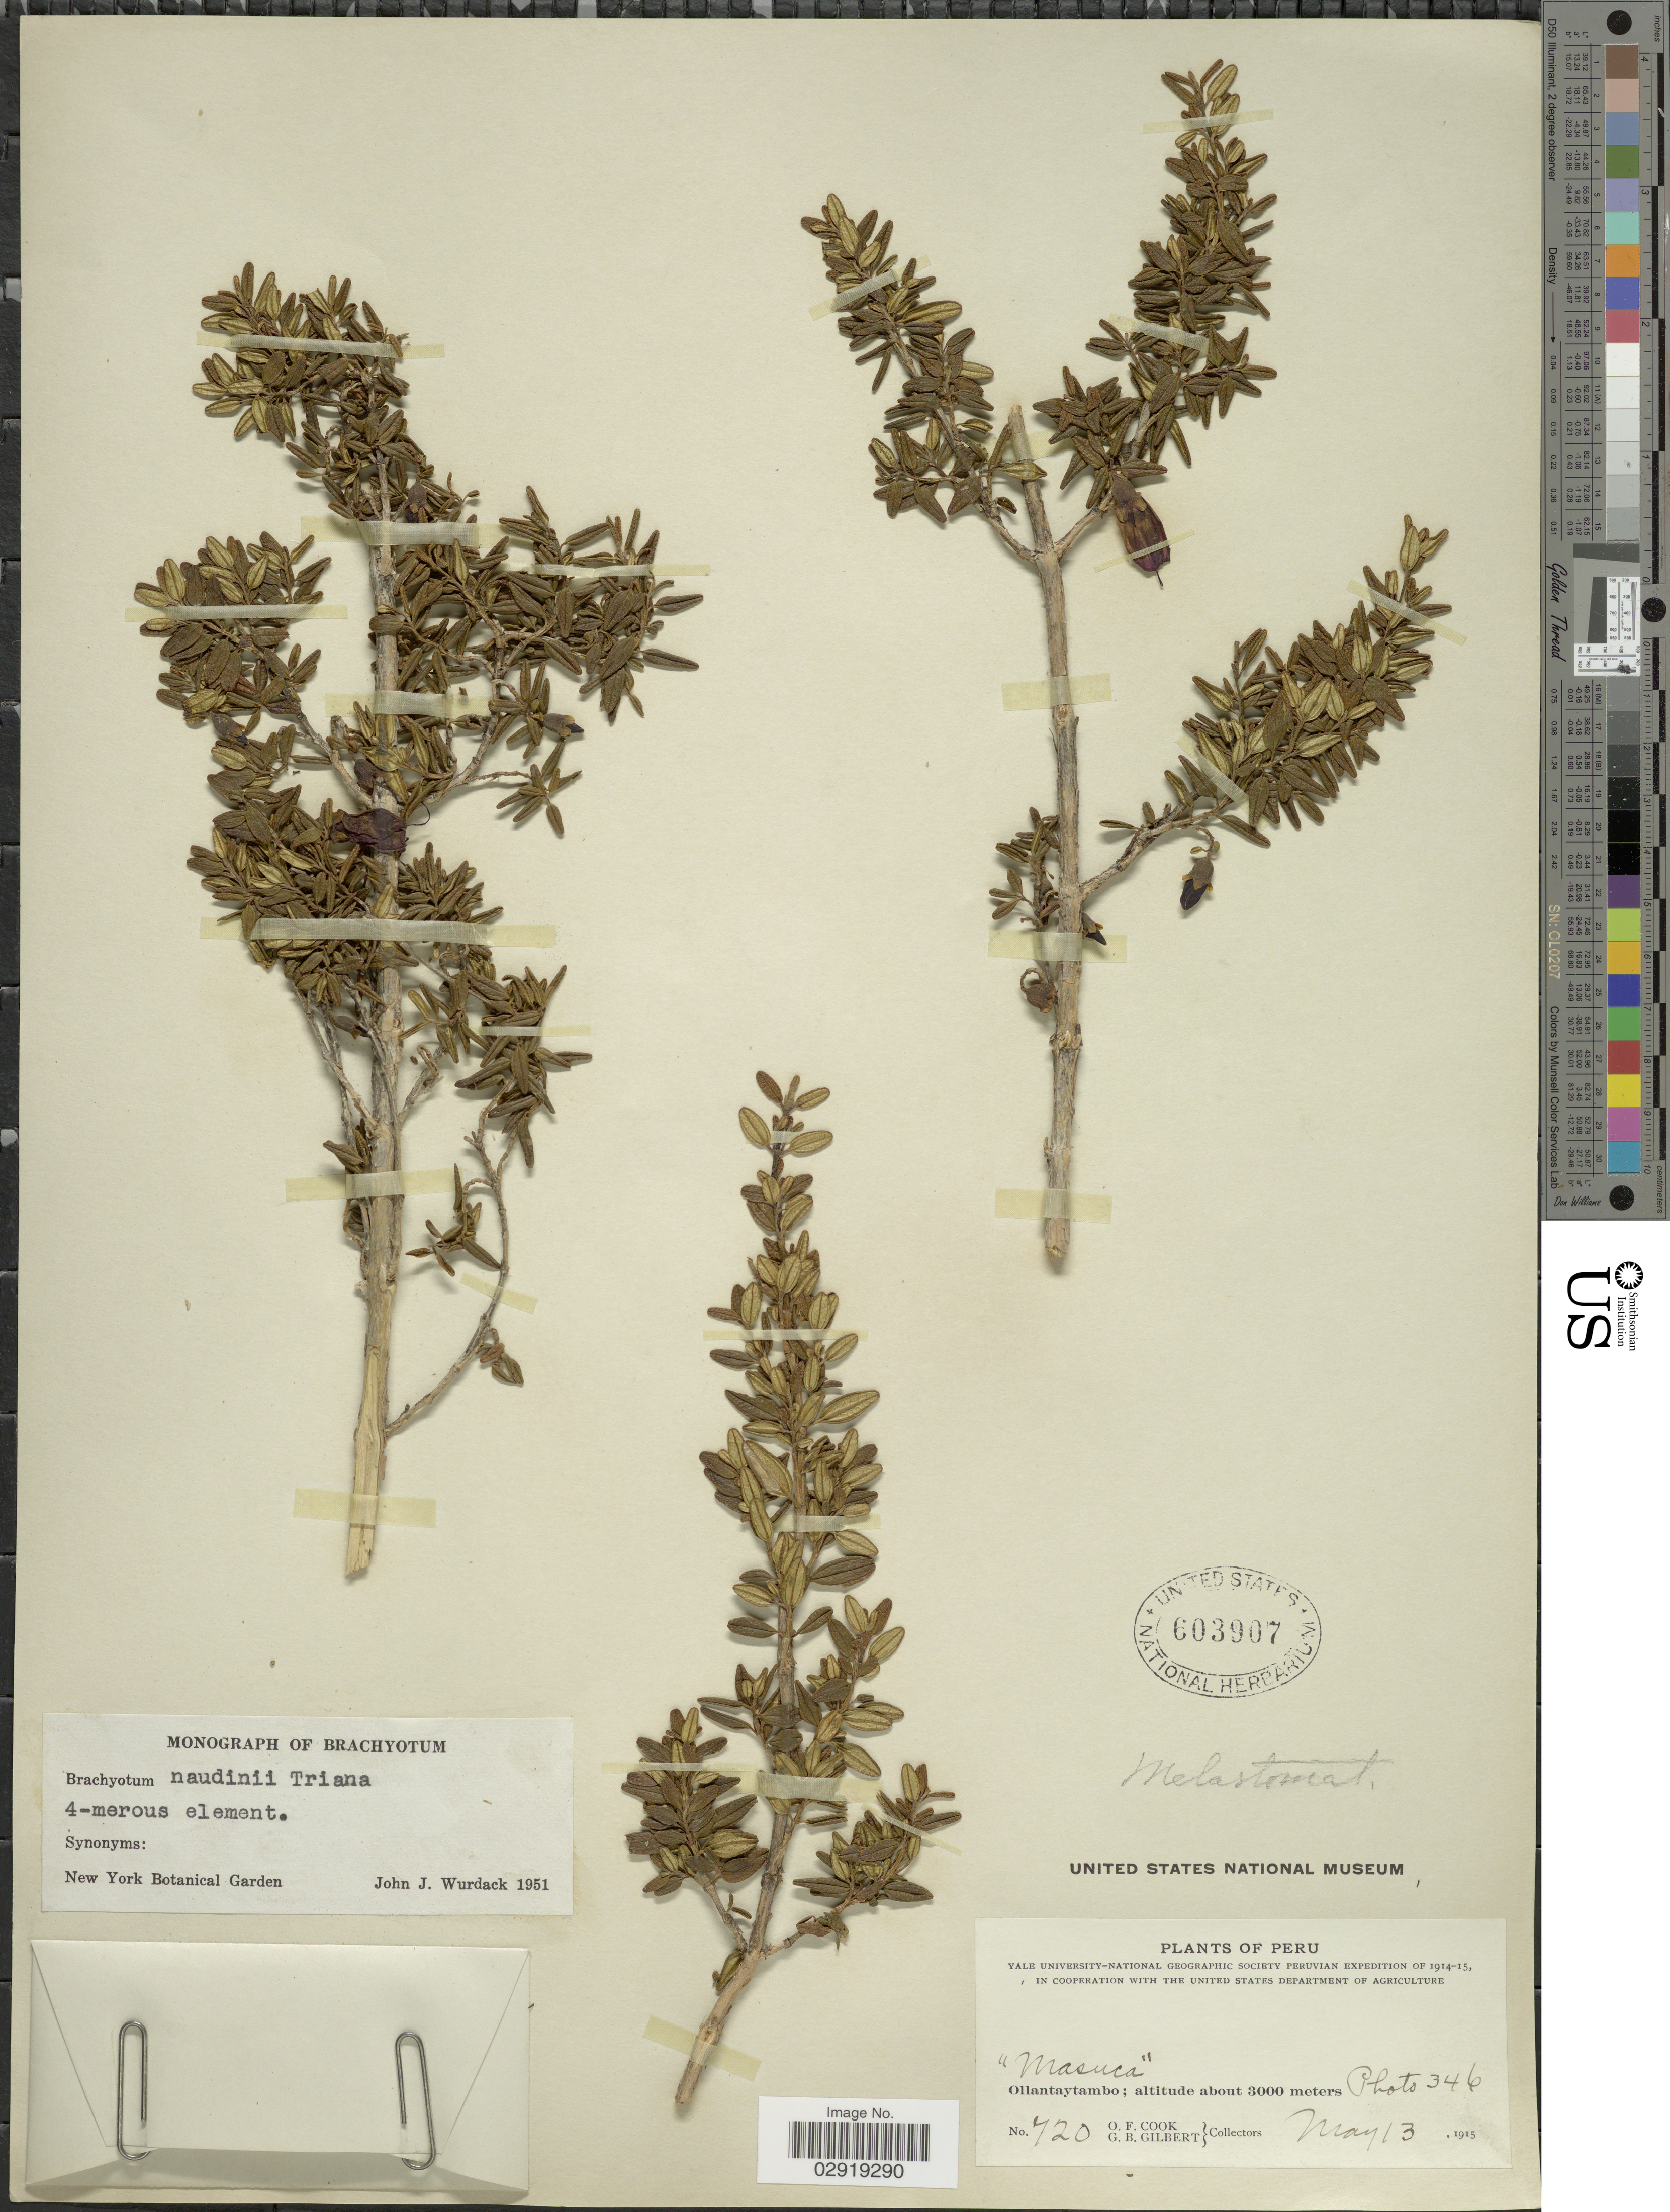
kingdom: Plantae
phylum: Tracheophyta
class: Magnoliopsida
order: Myrtales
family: Melastomataceae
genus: Brachyotum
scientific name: Brachyotum naudinii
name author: Triana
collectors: O. F. Cook & G. B. Gilbert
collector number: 720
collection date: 1915-05-13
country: Peru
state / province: Cusco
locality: Ollantaytambo.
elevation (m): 3000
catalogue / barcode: US 603907